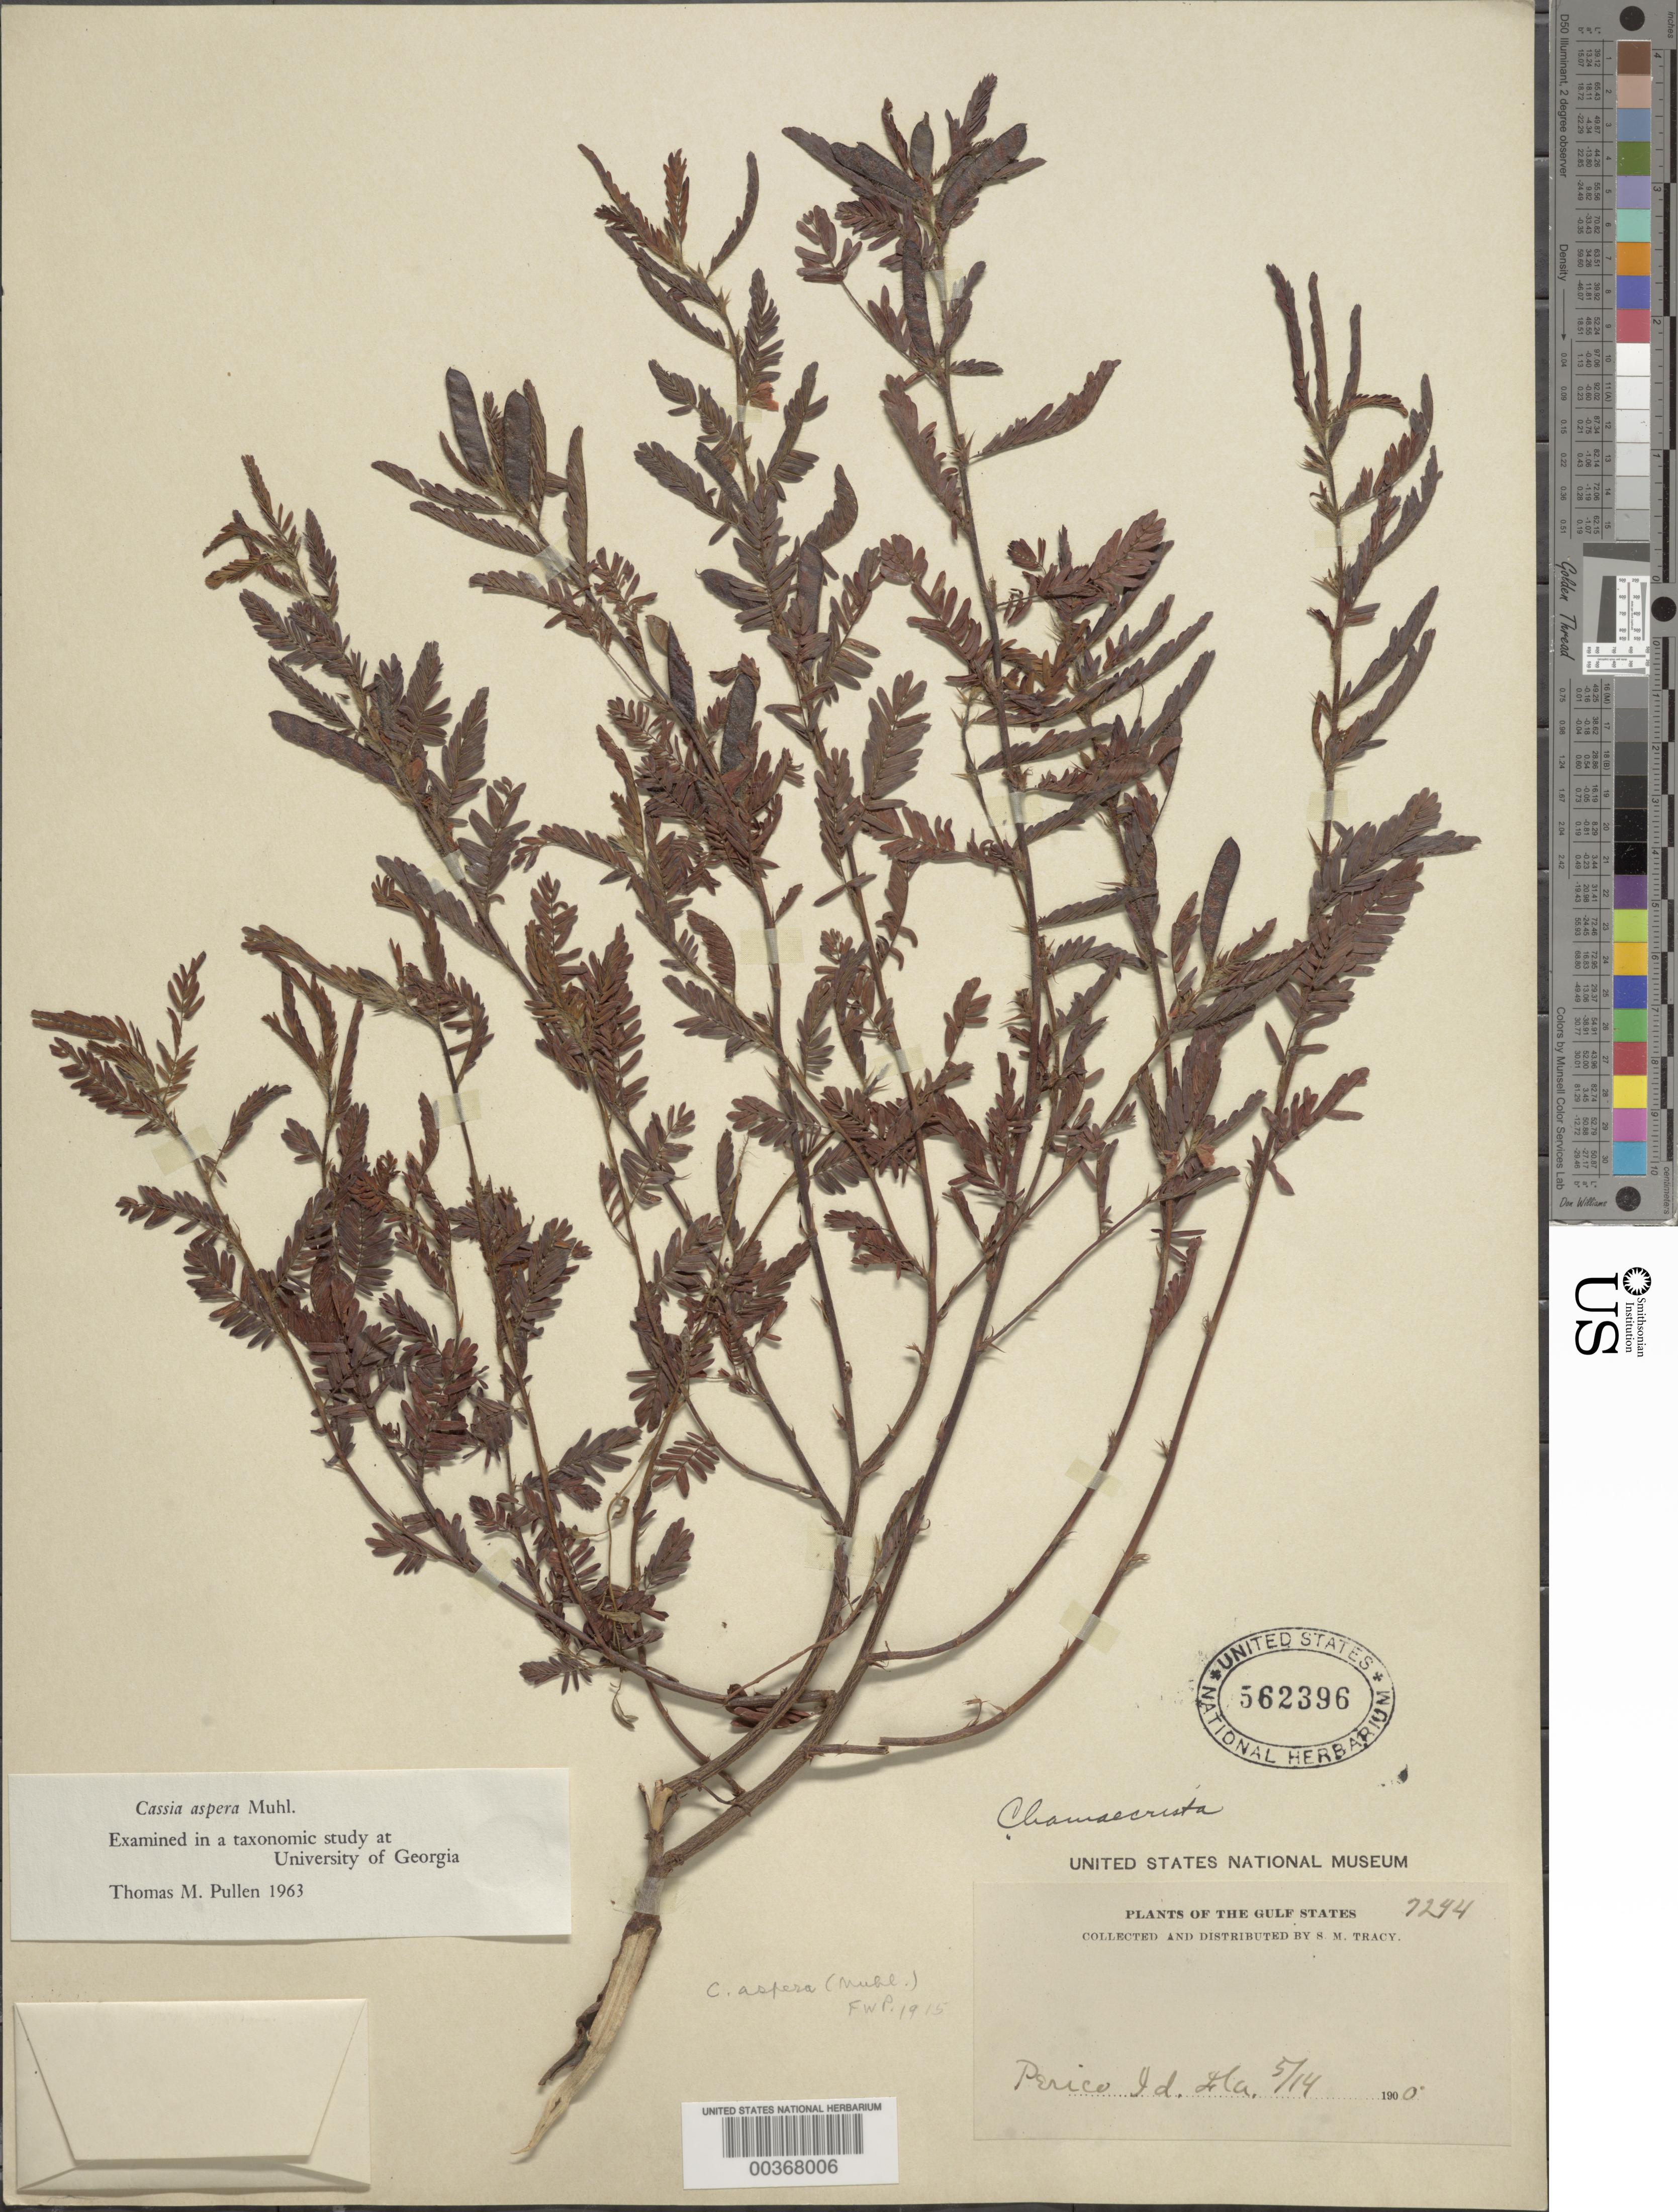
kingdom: Plantae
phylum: Tracheophyta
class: Magnoliopsida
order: Fabales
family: Fabaceae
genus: Chamaecrista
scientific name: Chamaecrista nictitans var. aspera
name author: (Muhl. ex Elliot) H.S. Irwin & Barneby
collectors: S. M. Tracy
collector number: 7244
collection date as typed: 14 May 1901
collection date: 1901-05-14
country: United States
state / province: Florida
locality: Perico i.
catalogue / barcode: US 562396